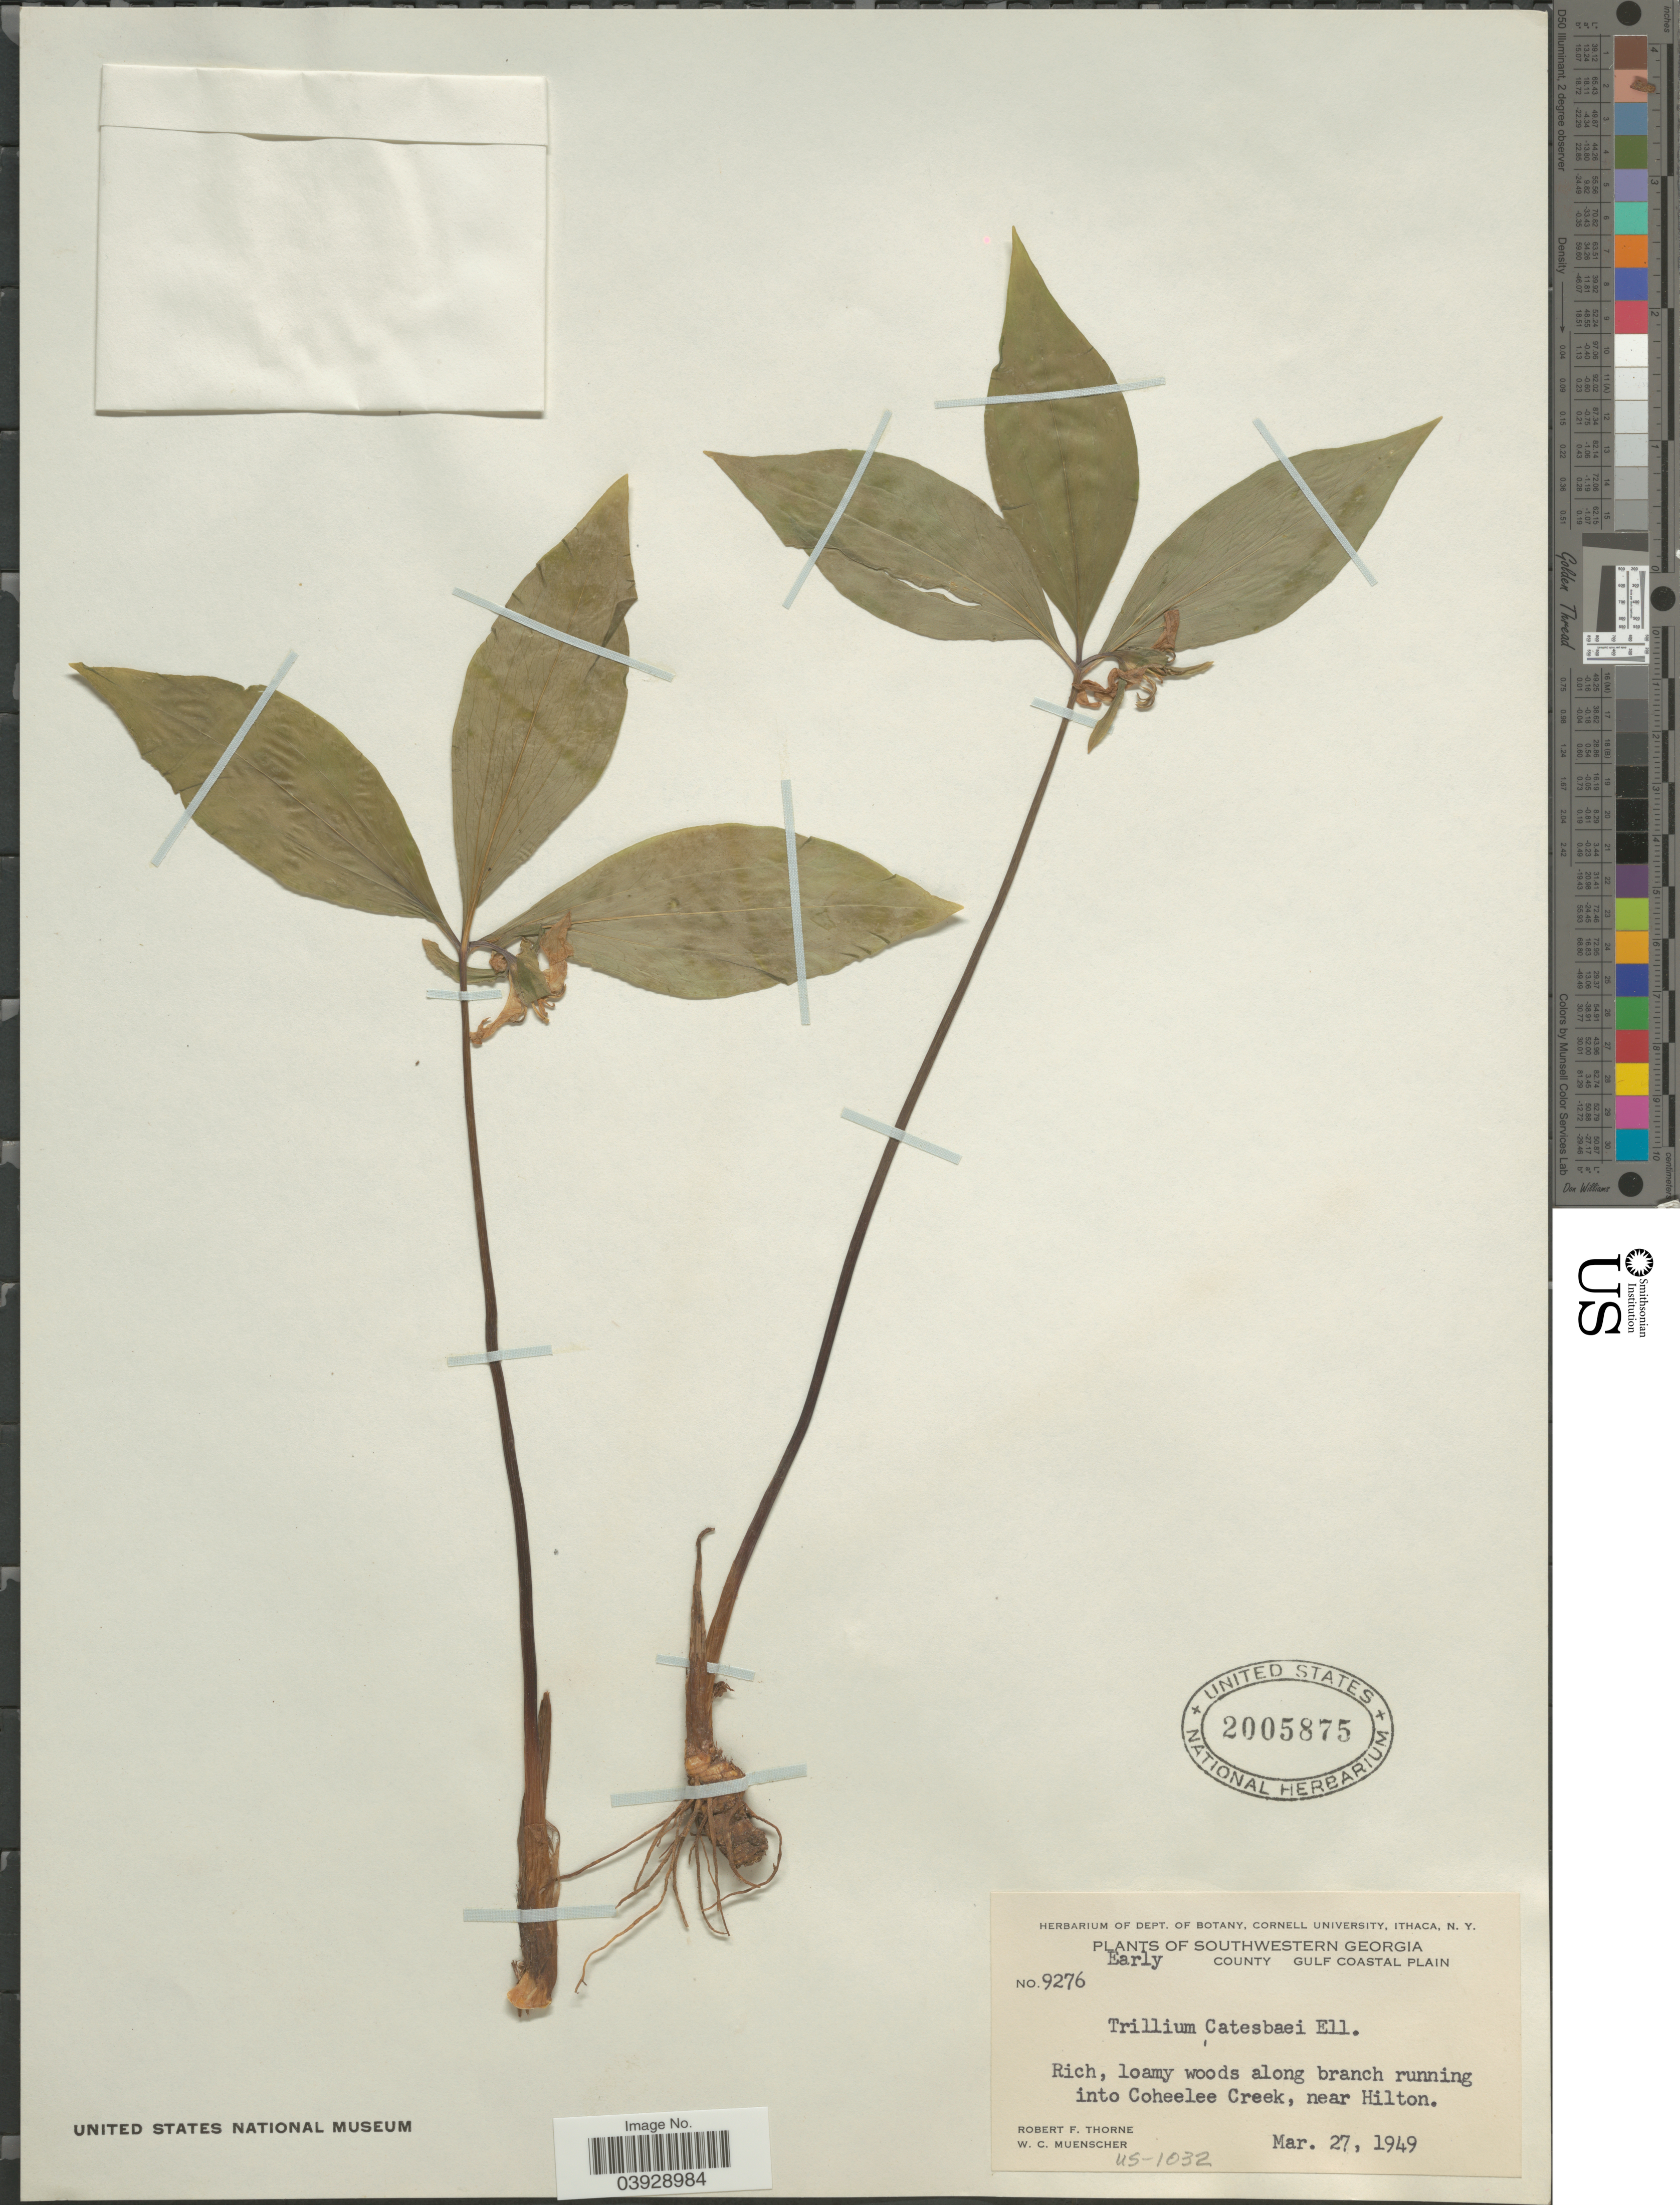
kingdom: Plantae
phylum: Tracheophyta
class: Liliopsida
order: Liliales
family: Melanthiaceae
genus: Trillium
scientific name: Trillium catesbaei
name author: Elliott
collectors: R. F. Thorne & W. Muenscher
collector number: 9276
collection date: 1949-03-27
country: United States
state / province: Georgia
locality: Southwestern Georgia. Early County. Gulf Coastal Plain. Along branch running into Coheelee Creek, near Hilton.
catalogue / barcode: US 2005875